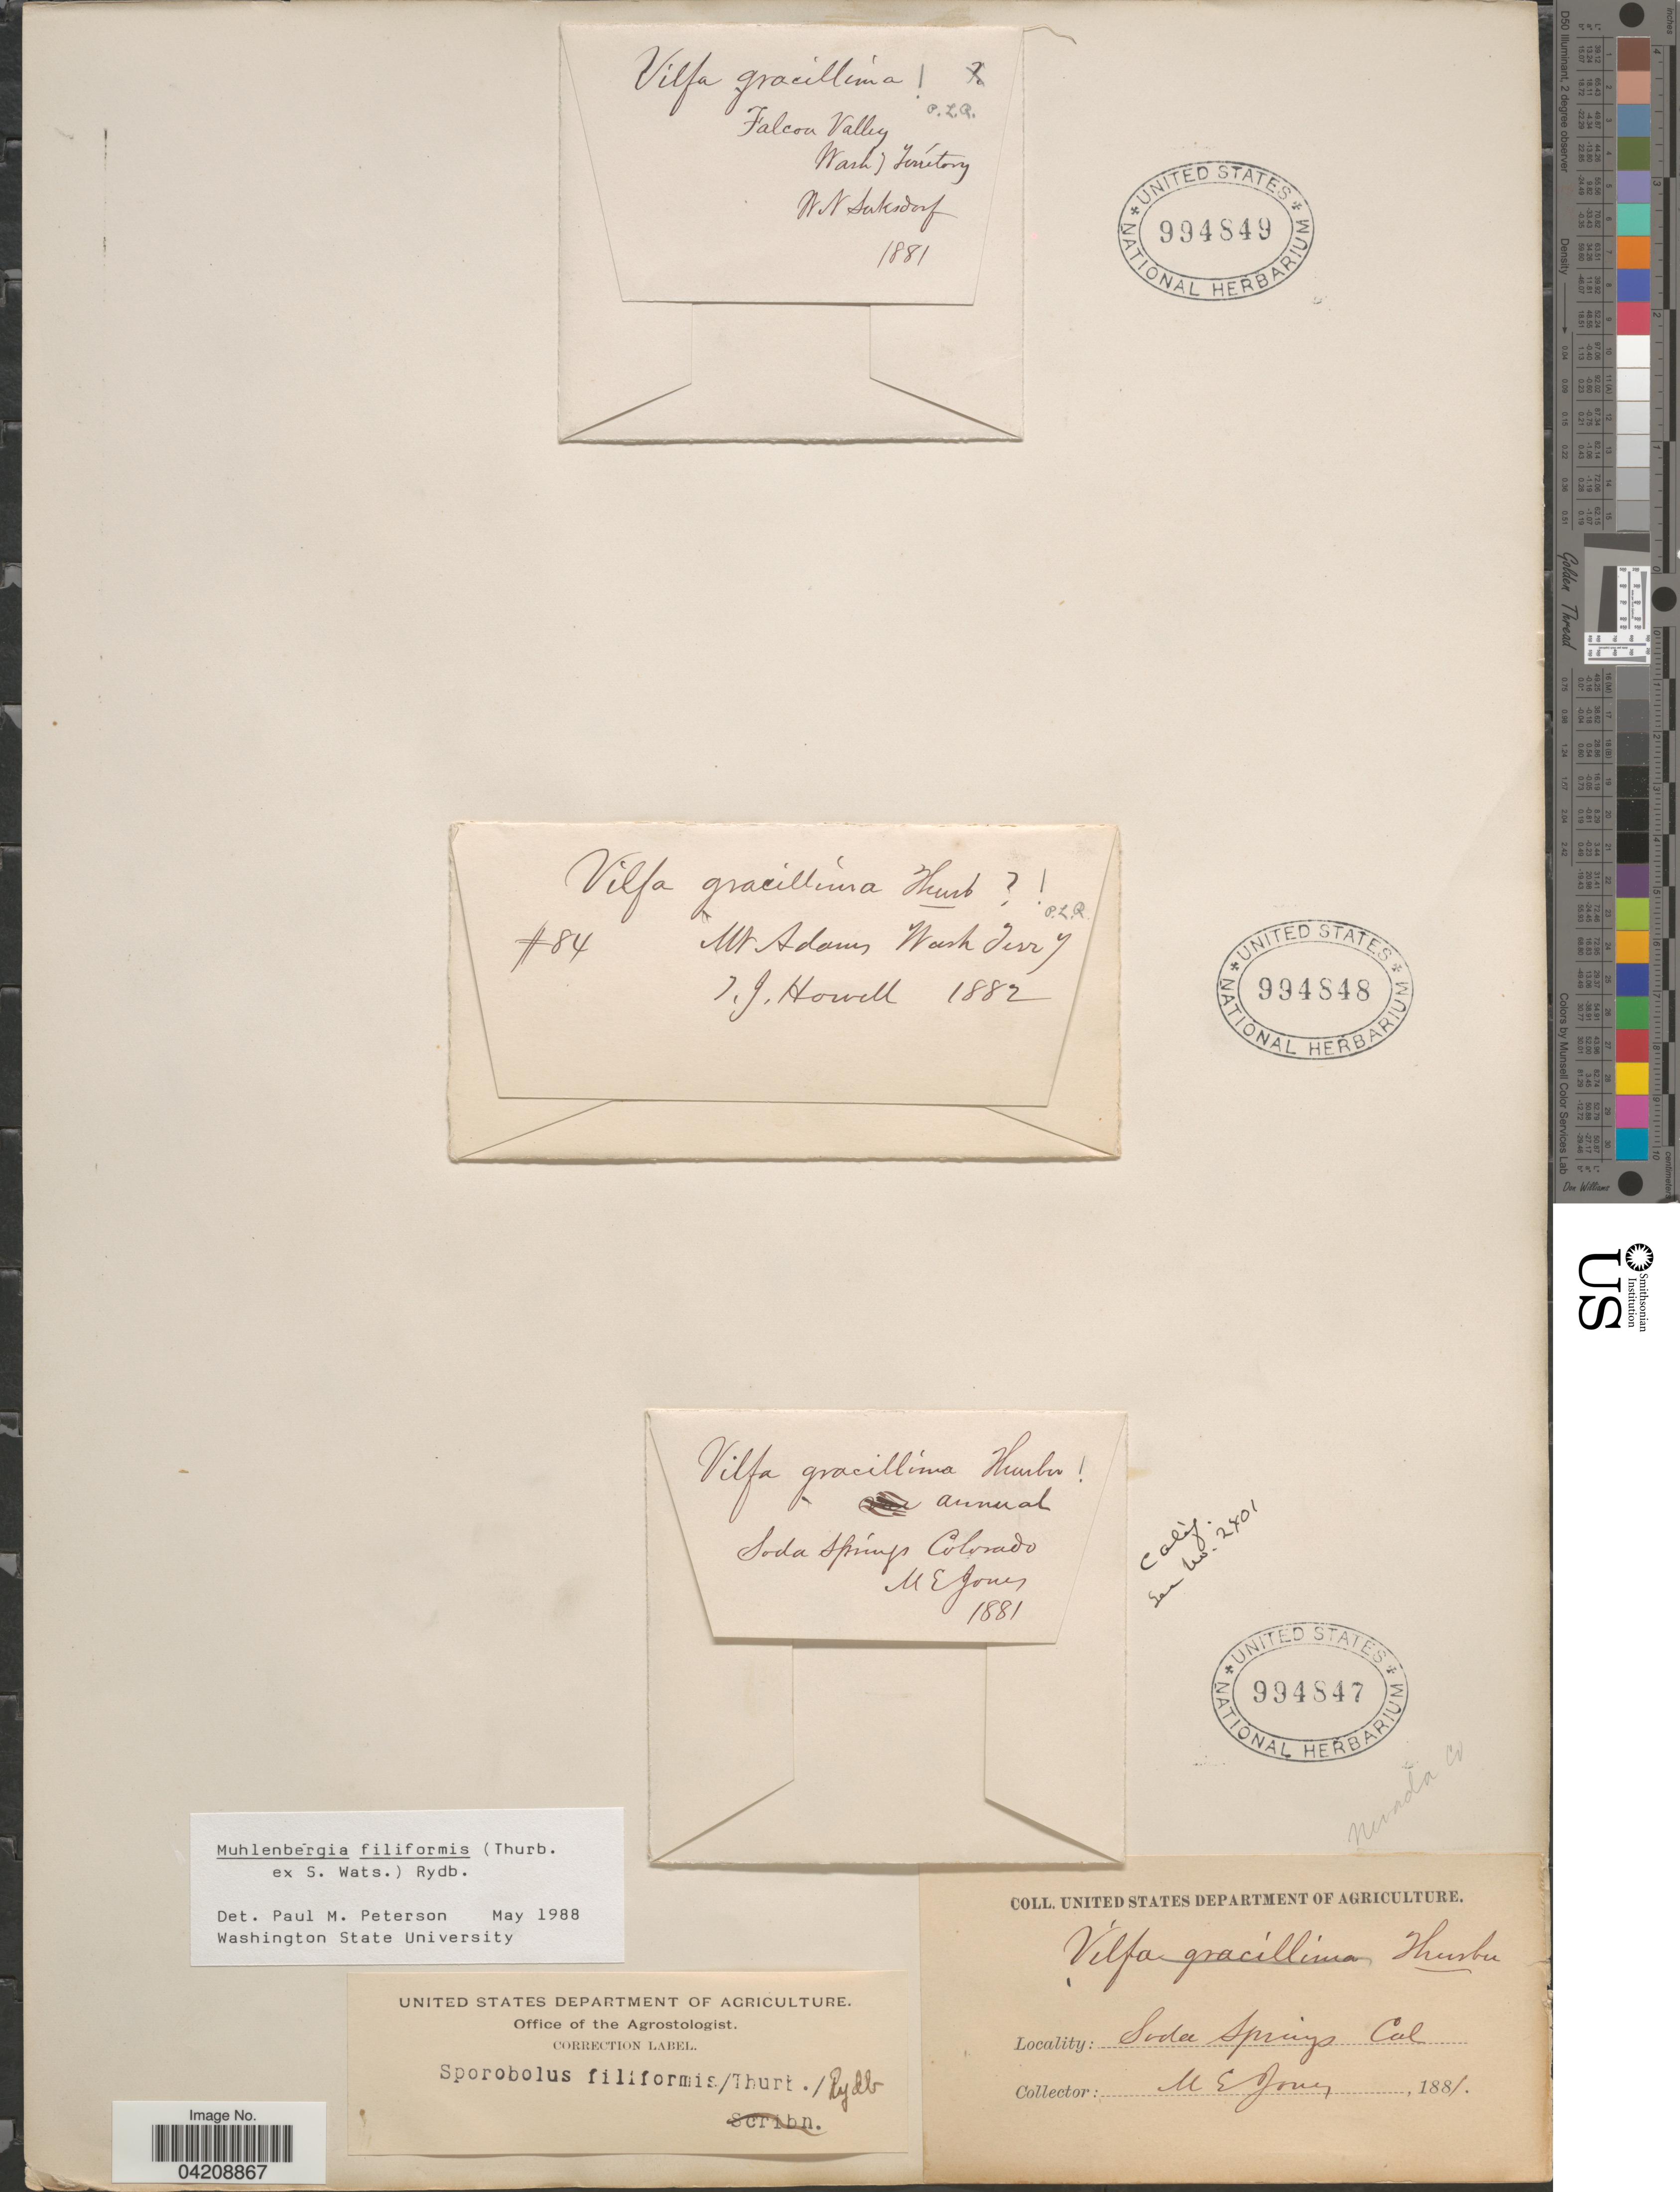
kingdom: Plantae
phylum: Tracheophyta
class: Liliopsida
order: Poales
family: Poaceae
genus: Muhlenbergia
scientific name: Muhlenbergia filiformis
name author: (Thurb. ex S. Watson) Rydb.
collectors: T. J. Howell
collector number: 84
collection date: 1882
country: United States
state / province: Washington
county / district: Yakima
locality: Mt Adams.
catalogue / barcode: US 994848-2